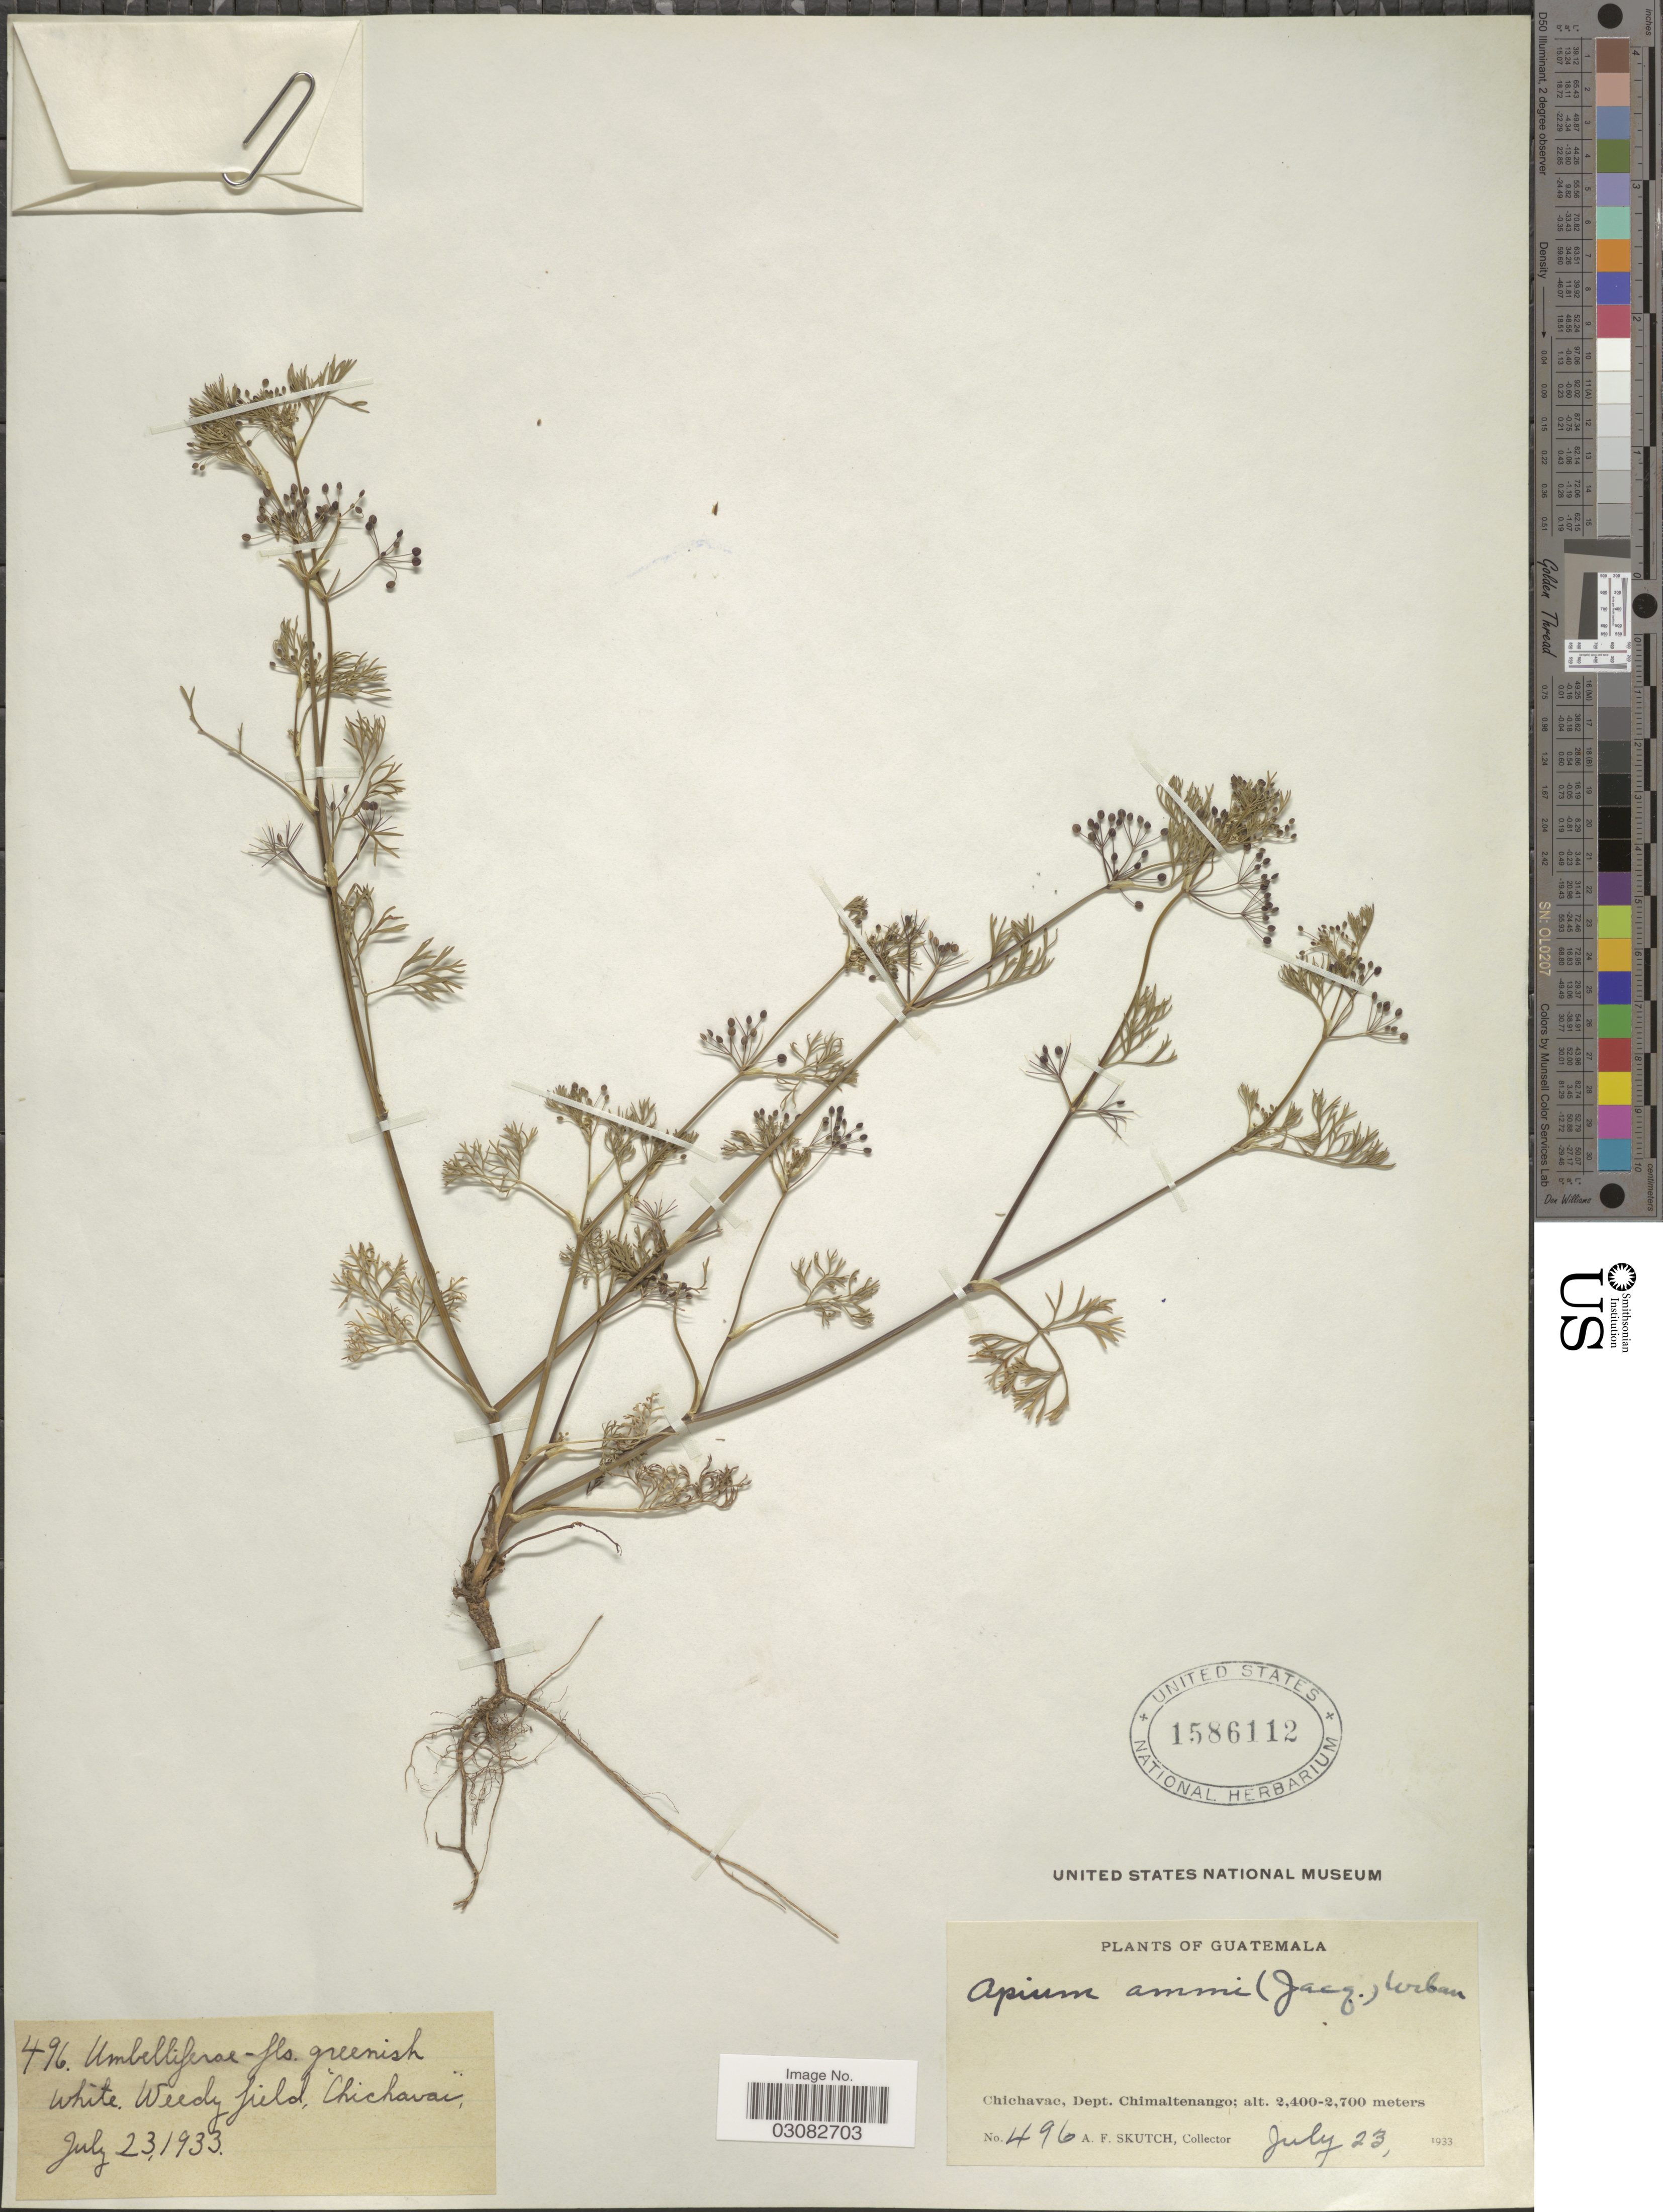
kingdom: Plantae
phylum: Tracheophyta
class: Magnoliopsida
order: Apiales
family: Apiaceae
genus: Apium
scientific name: Apium ammi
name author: (Jacq.) Urb.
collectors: A. F. Skutch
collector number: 496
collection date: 1933-07-23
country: Guatemala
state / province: Chimaltenango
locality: Chichavac, Dept. Chimaltenango. Chichavaï.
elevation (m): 2400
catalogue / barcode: US 1586112